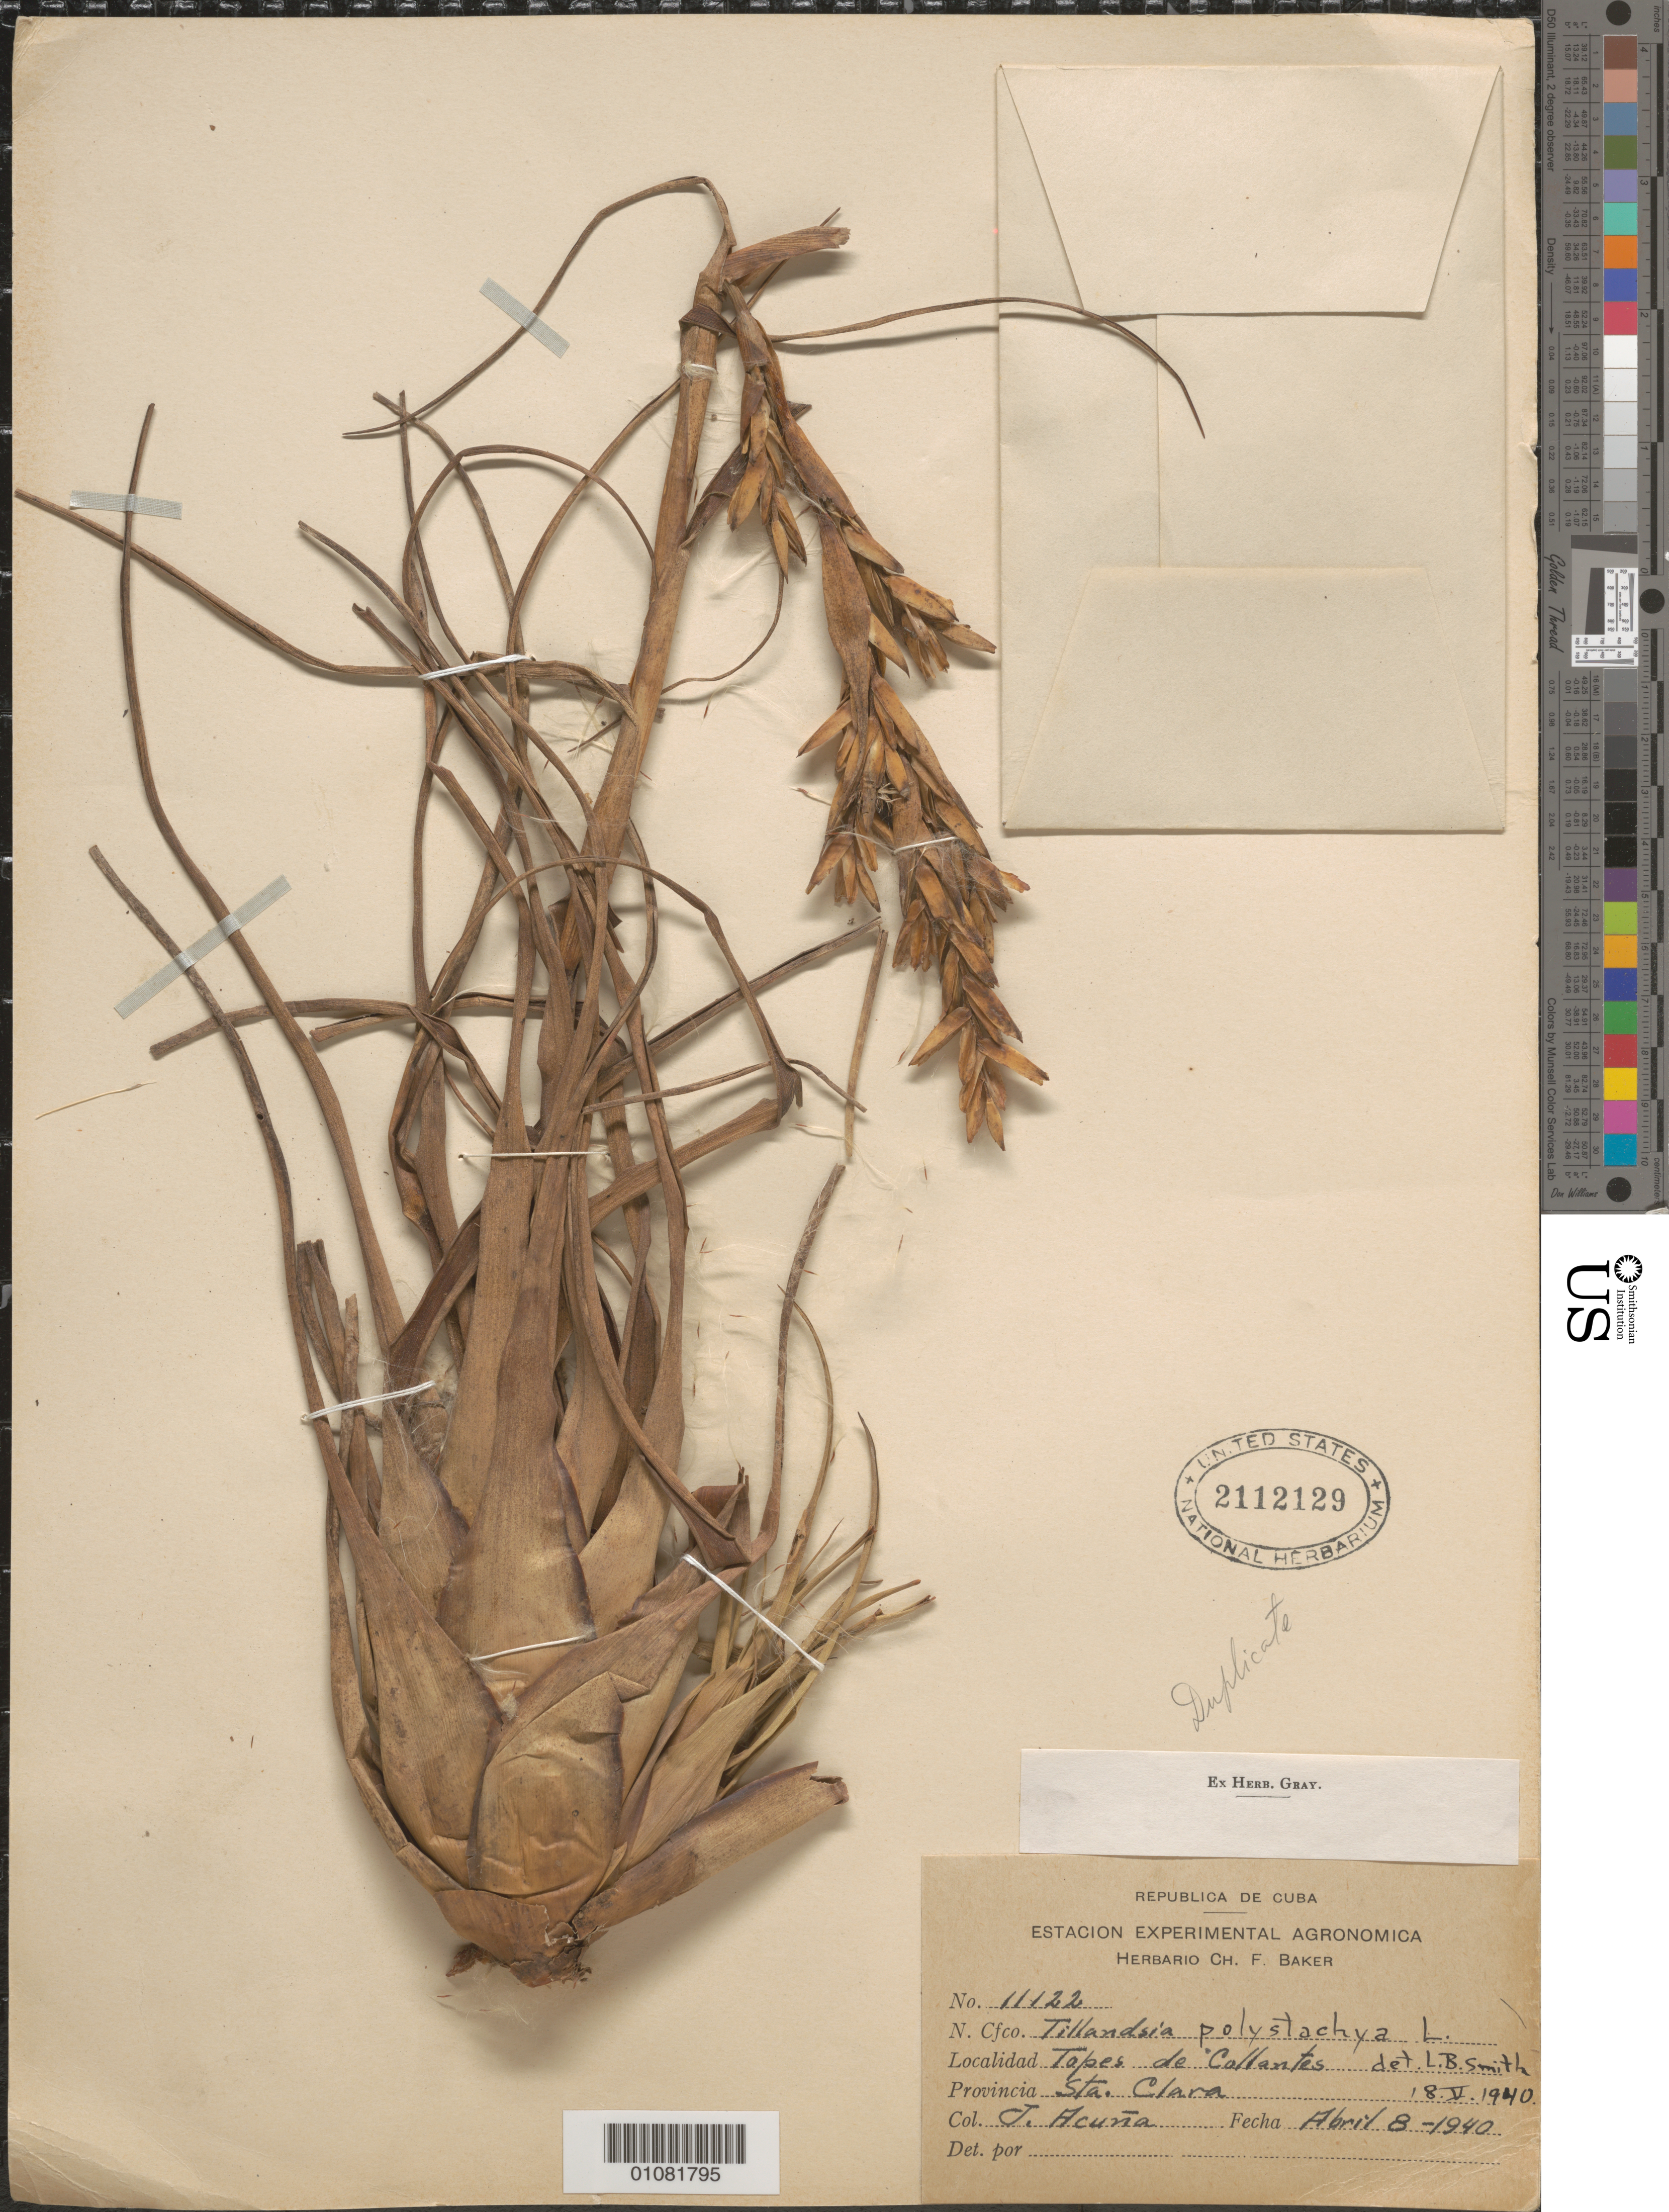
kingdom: Plantae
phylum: Tracheophyta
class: Liliopsida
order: Poales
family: Bromeliaceae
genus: Tillandsia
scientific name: Tillandsia polystachia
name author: (L.) L.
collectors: J. Acuña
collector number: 11122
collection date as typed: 08 Apr 1940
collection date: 1940-04-08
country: Cuba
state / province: Villa Clara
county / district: Santa Clara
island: Cuba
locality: Topes de Collantes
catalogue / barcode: US 2112129